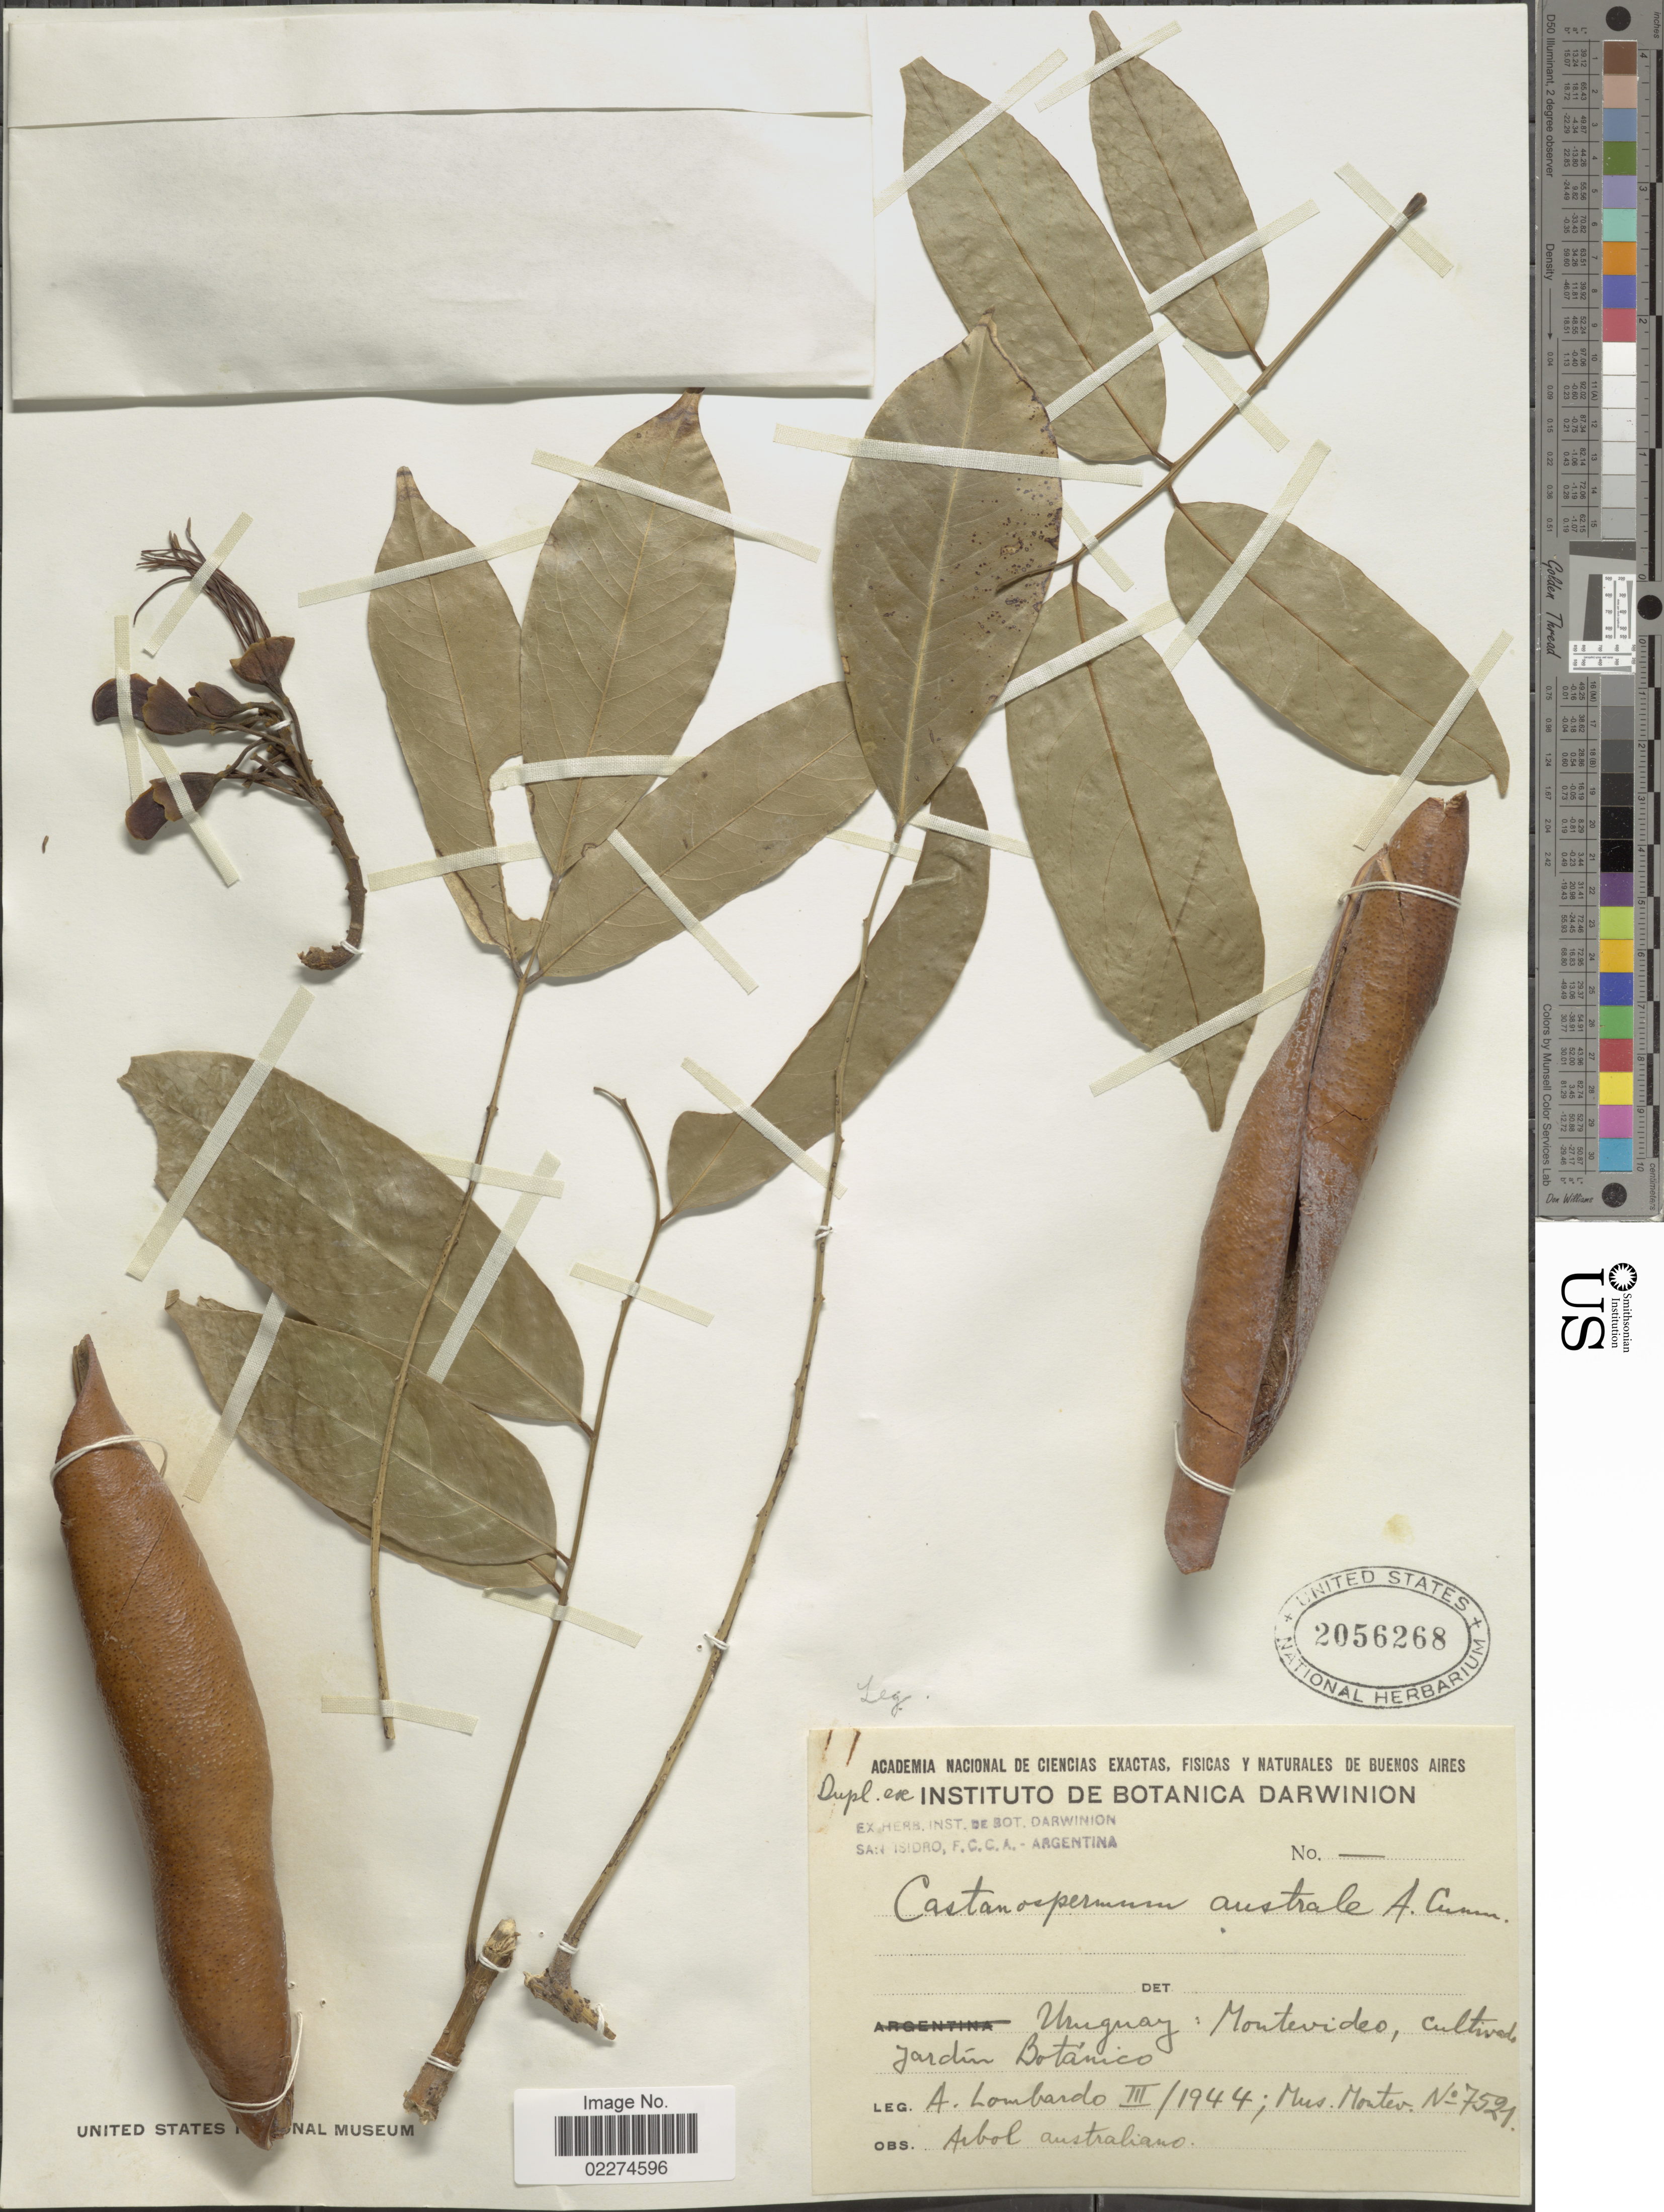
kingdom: Plantae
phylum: Tracheophyta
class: Magnoliopsida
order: Fabales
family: Fabaceae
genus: Castanospermum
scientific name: Castanospermum australe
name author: A. Cunn. & Fraser-Jenk.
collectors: A. Lombardo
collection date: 1944-03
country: Uruguay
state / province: Montevideo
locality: Uruguay, Montevideo, Cultivado Jardim Botanico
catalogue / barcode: US 2056268